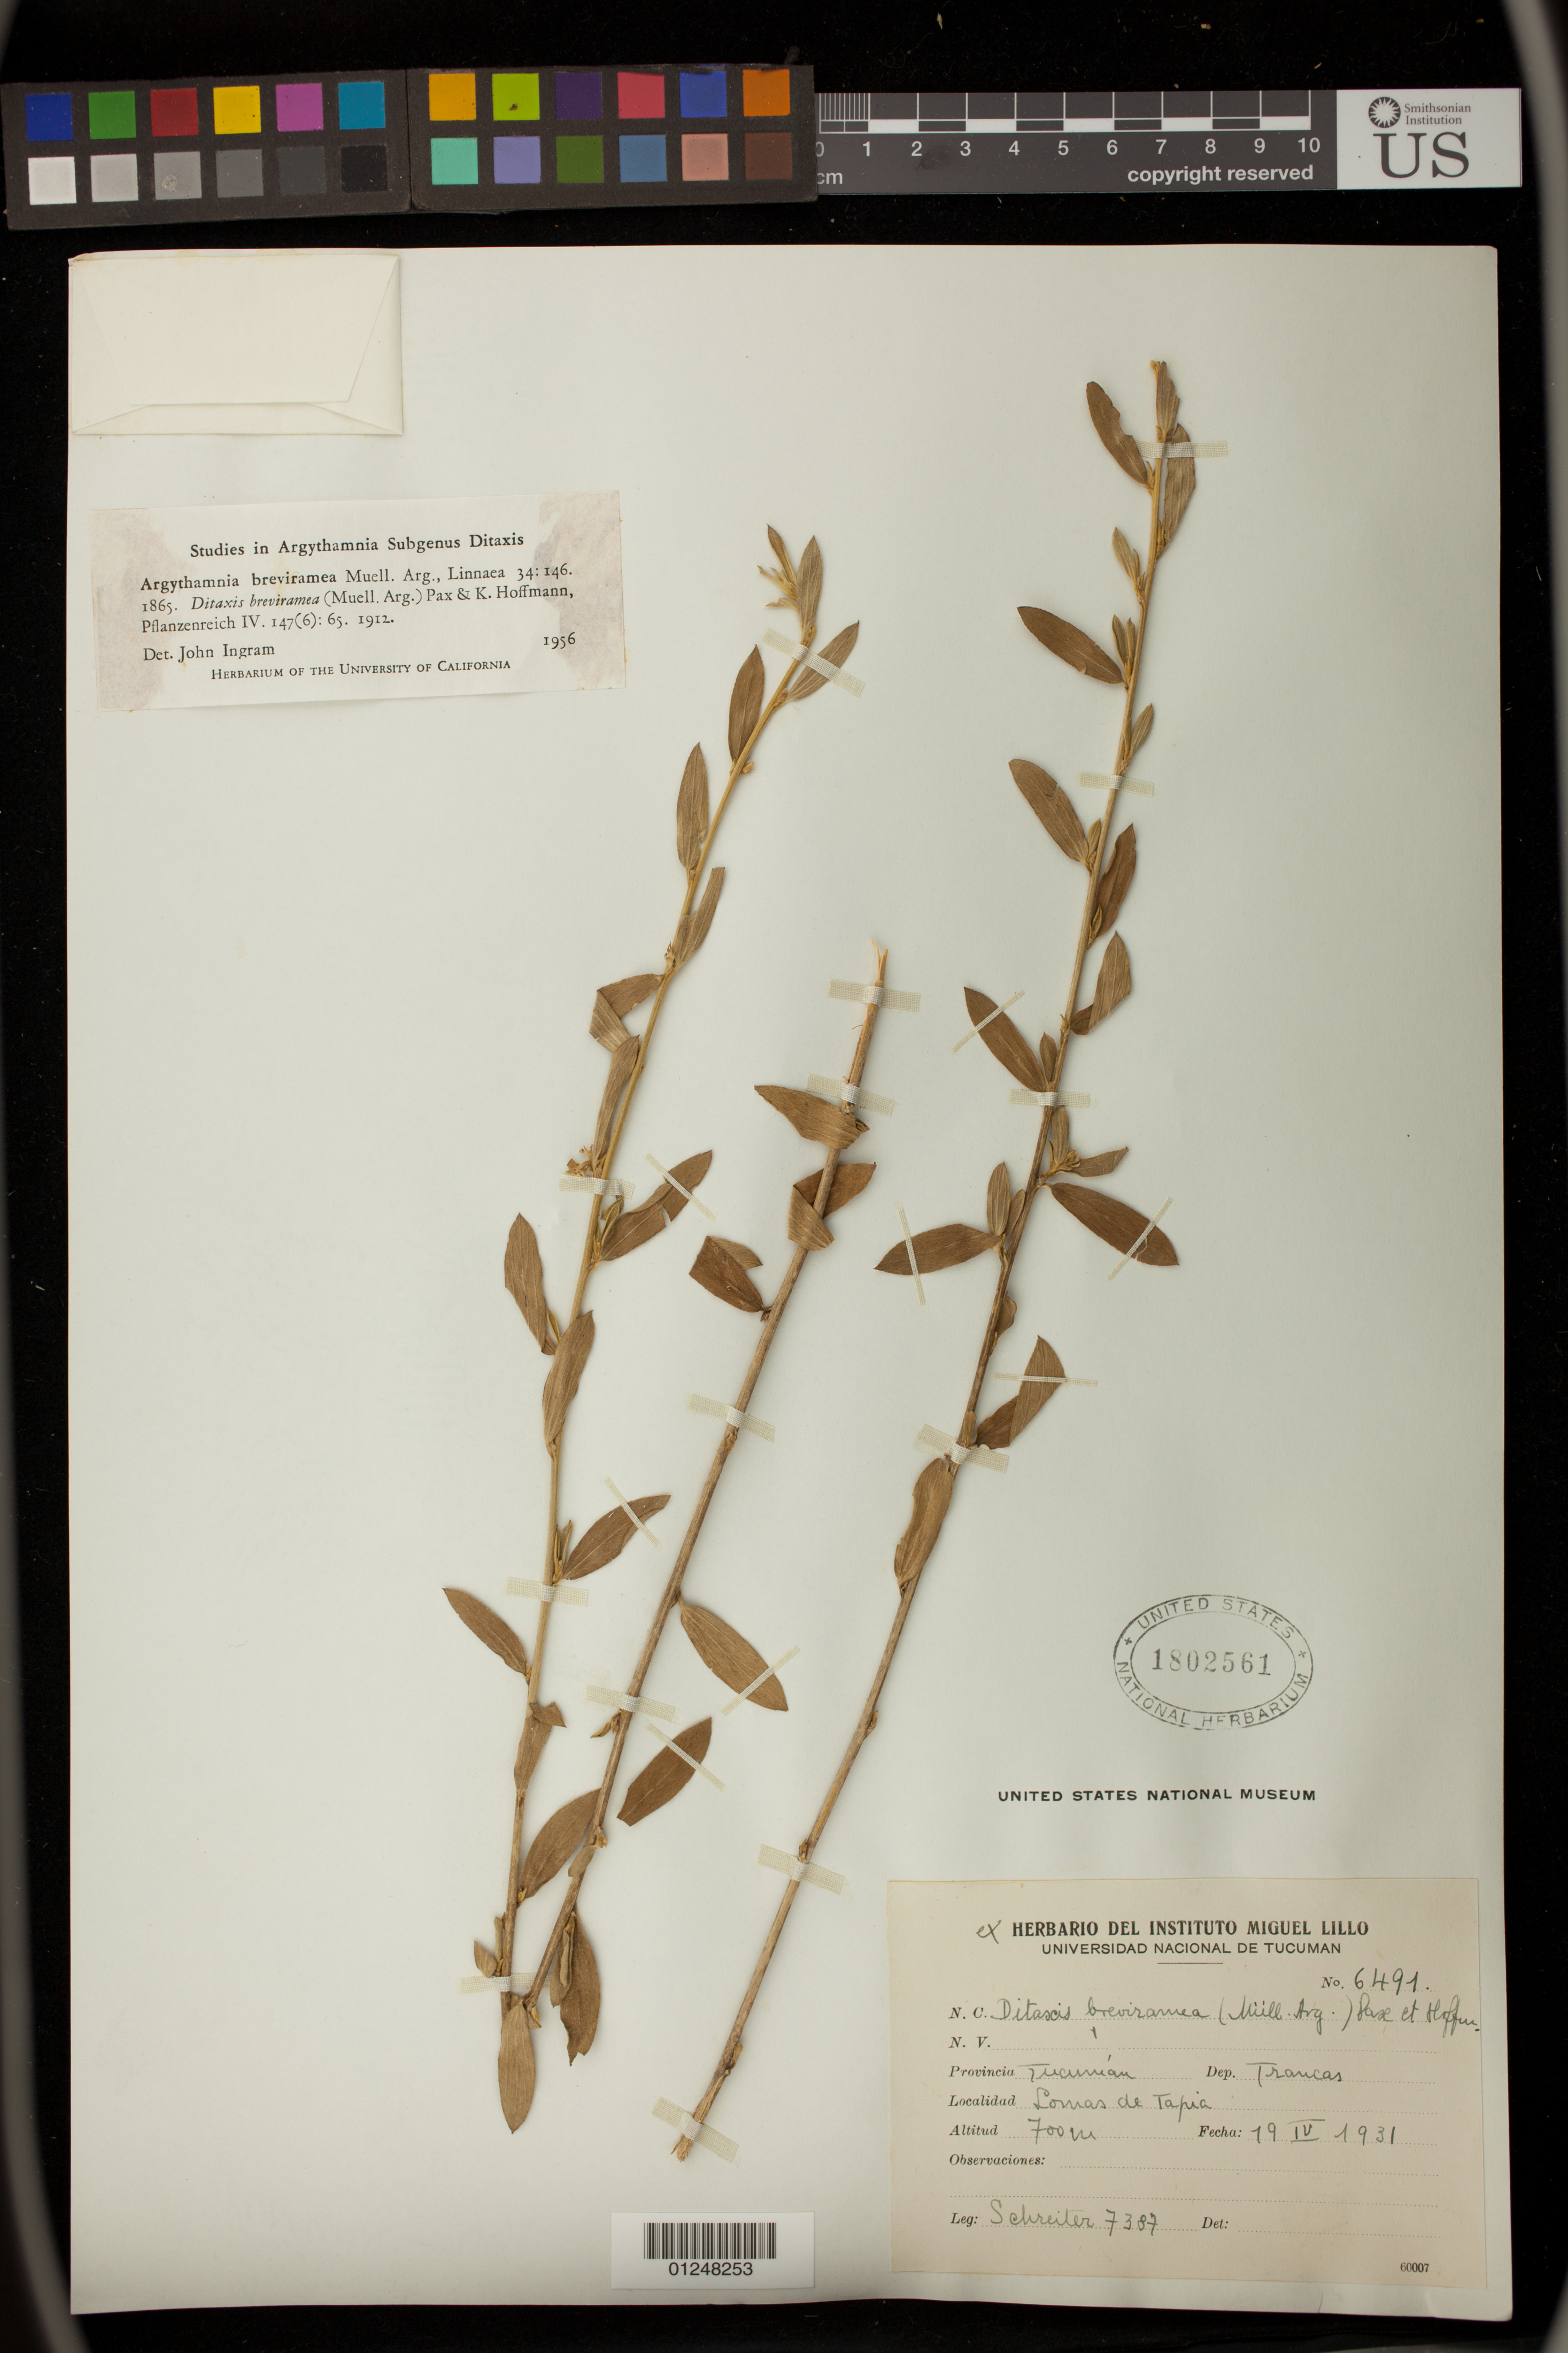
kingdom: Plantae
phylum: Tracheophyta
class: Magnoliopsida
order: Malpighiales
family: Euphorbiaceae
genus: Argythamnia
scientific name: Argythamnia breviramea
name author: Müll. Arg.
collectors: R. Schreiter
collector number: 7387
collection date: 1931-04-19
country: Argentina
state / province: Tucumán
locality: Trancas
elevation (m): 700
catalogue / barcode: US 1802561